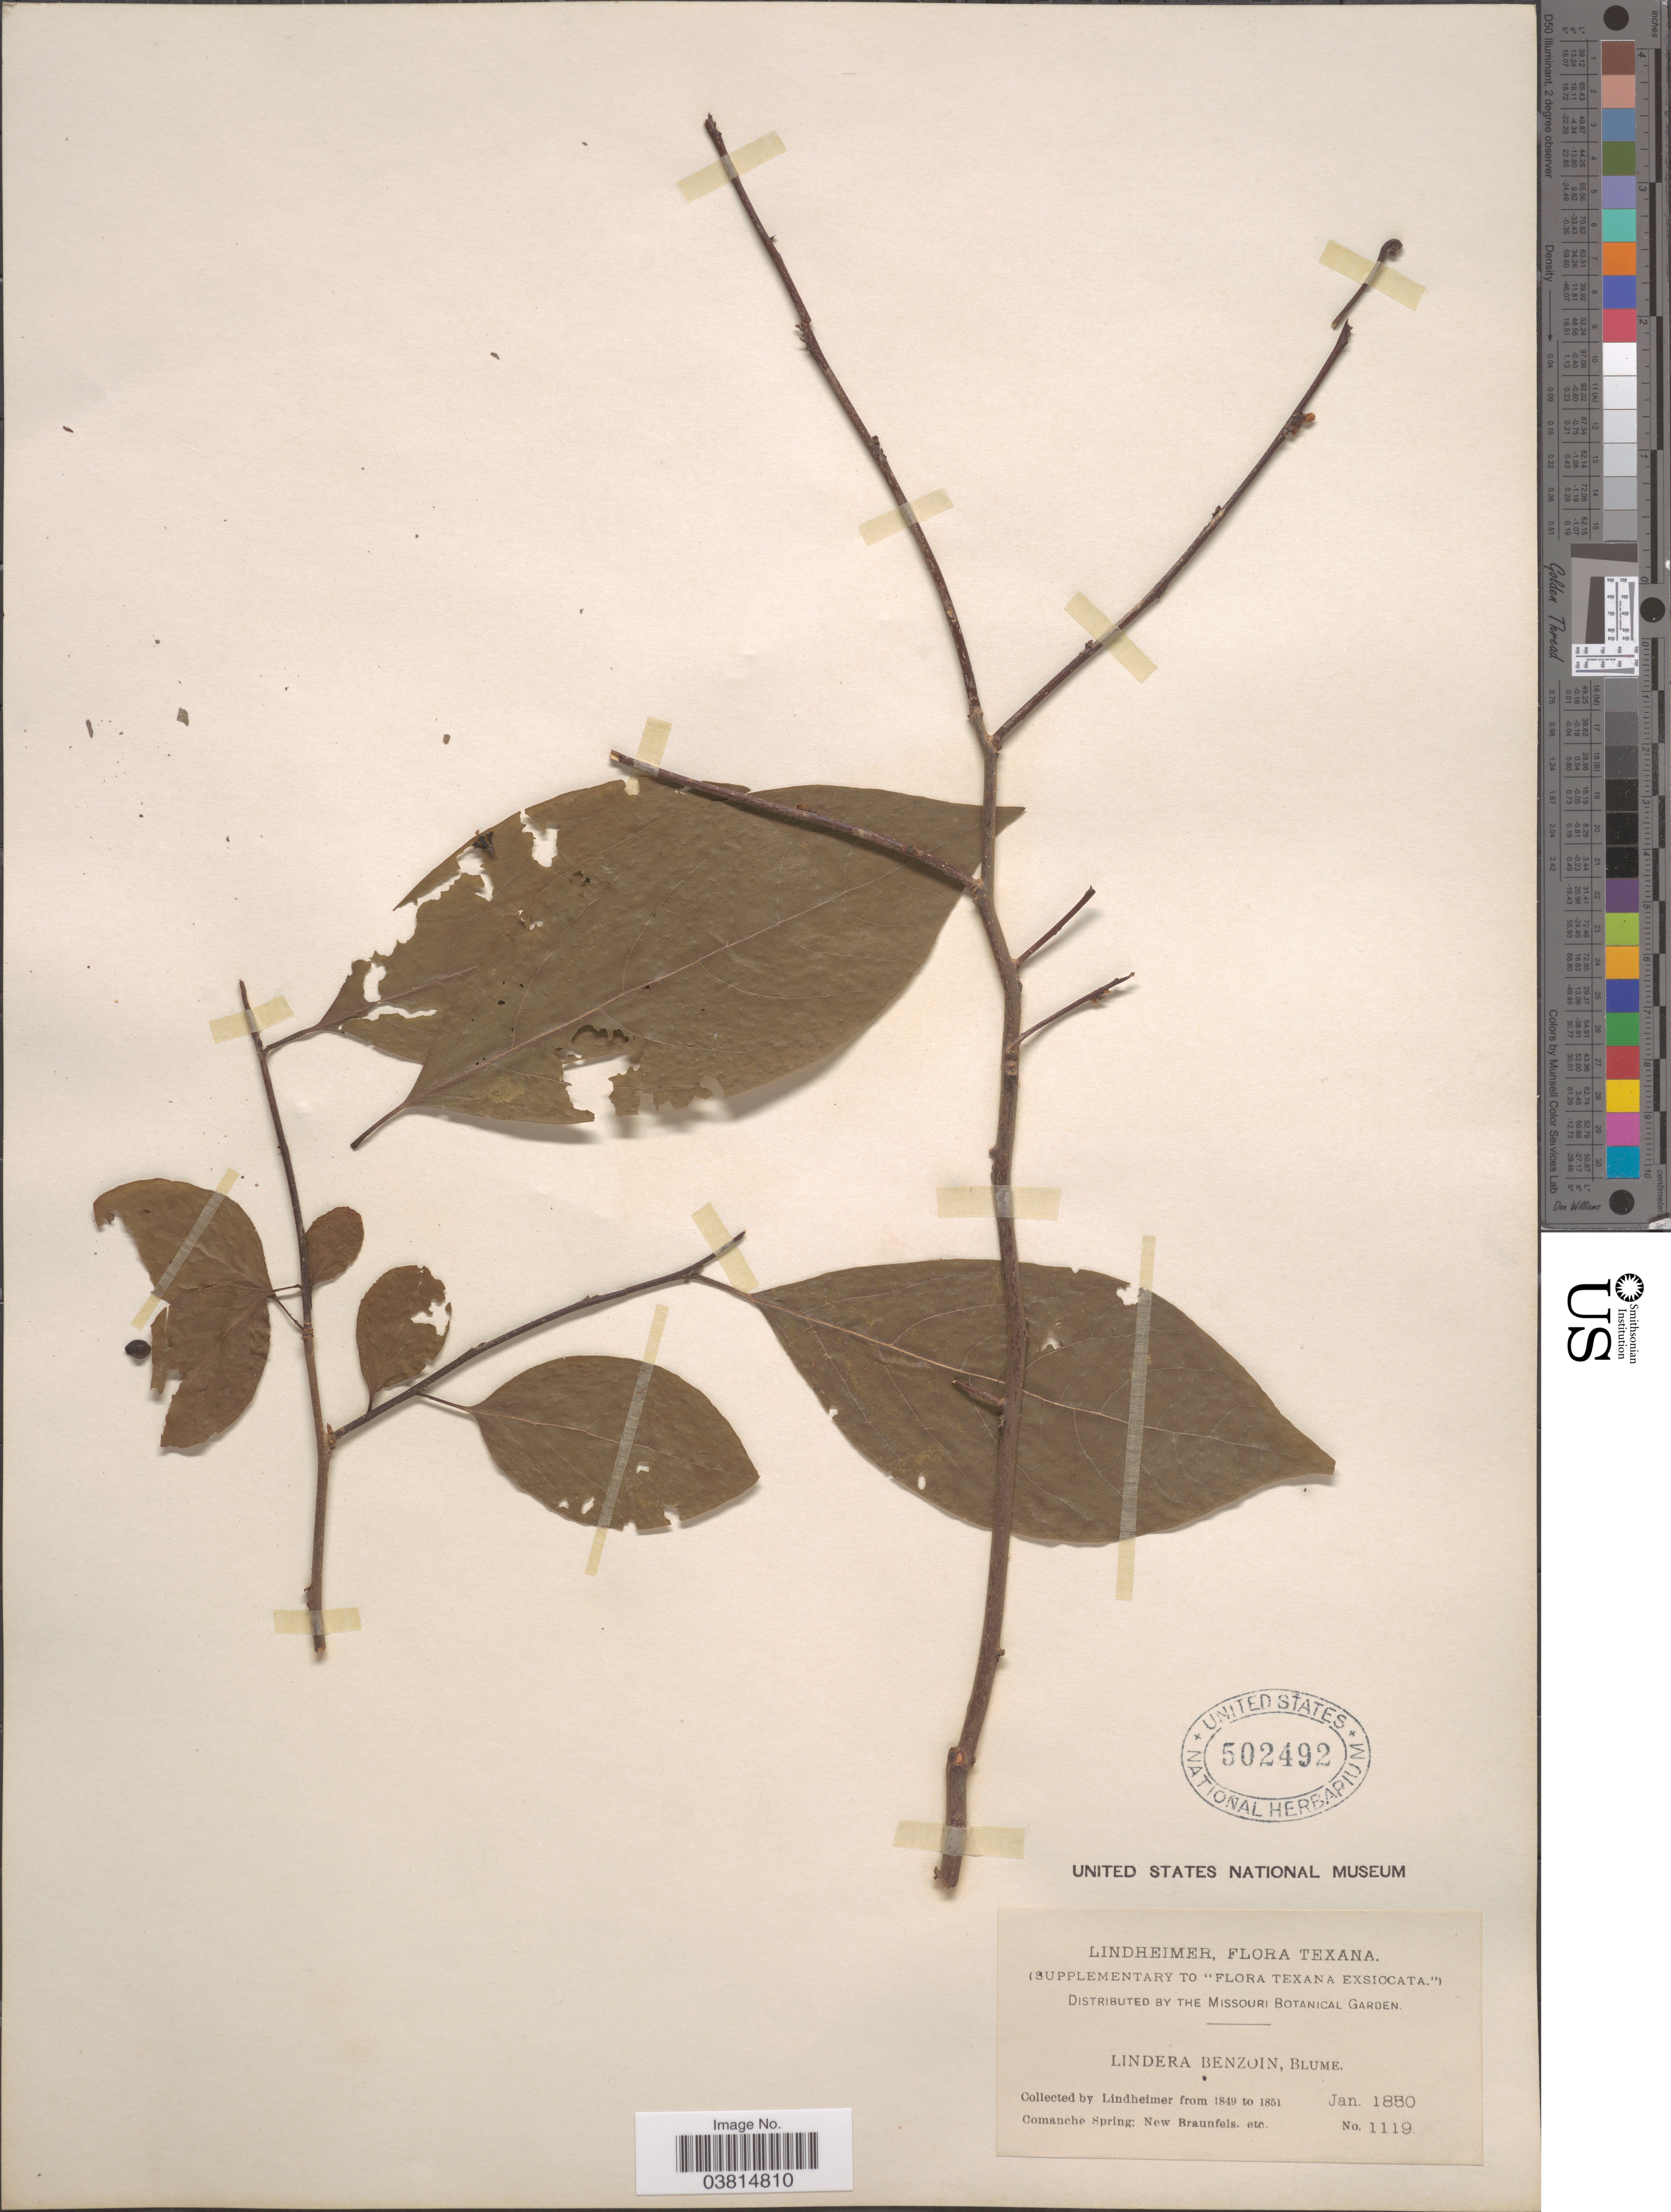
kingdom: Plantae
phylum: Tracheophyta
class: Magnoliopsida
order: Laurales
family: Lauraceae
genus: Lindera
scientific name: Lindera benzoin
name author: (L.) Blume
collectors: -. Lindheimer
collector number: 1119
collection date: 1950-01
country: United States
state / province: Texas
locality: Comanche Spring: New Braunfels.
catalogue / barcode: US 502492